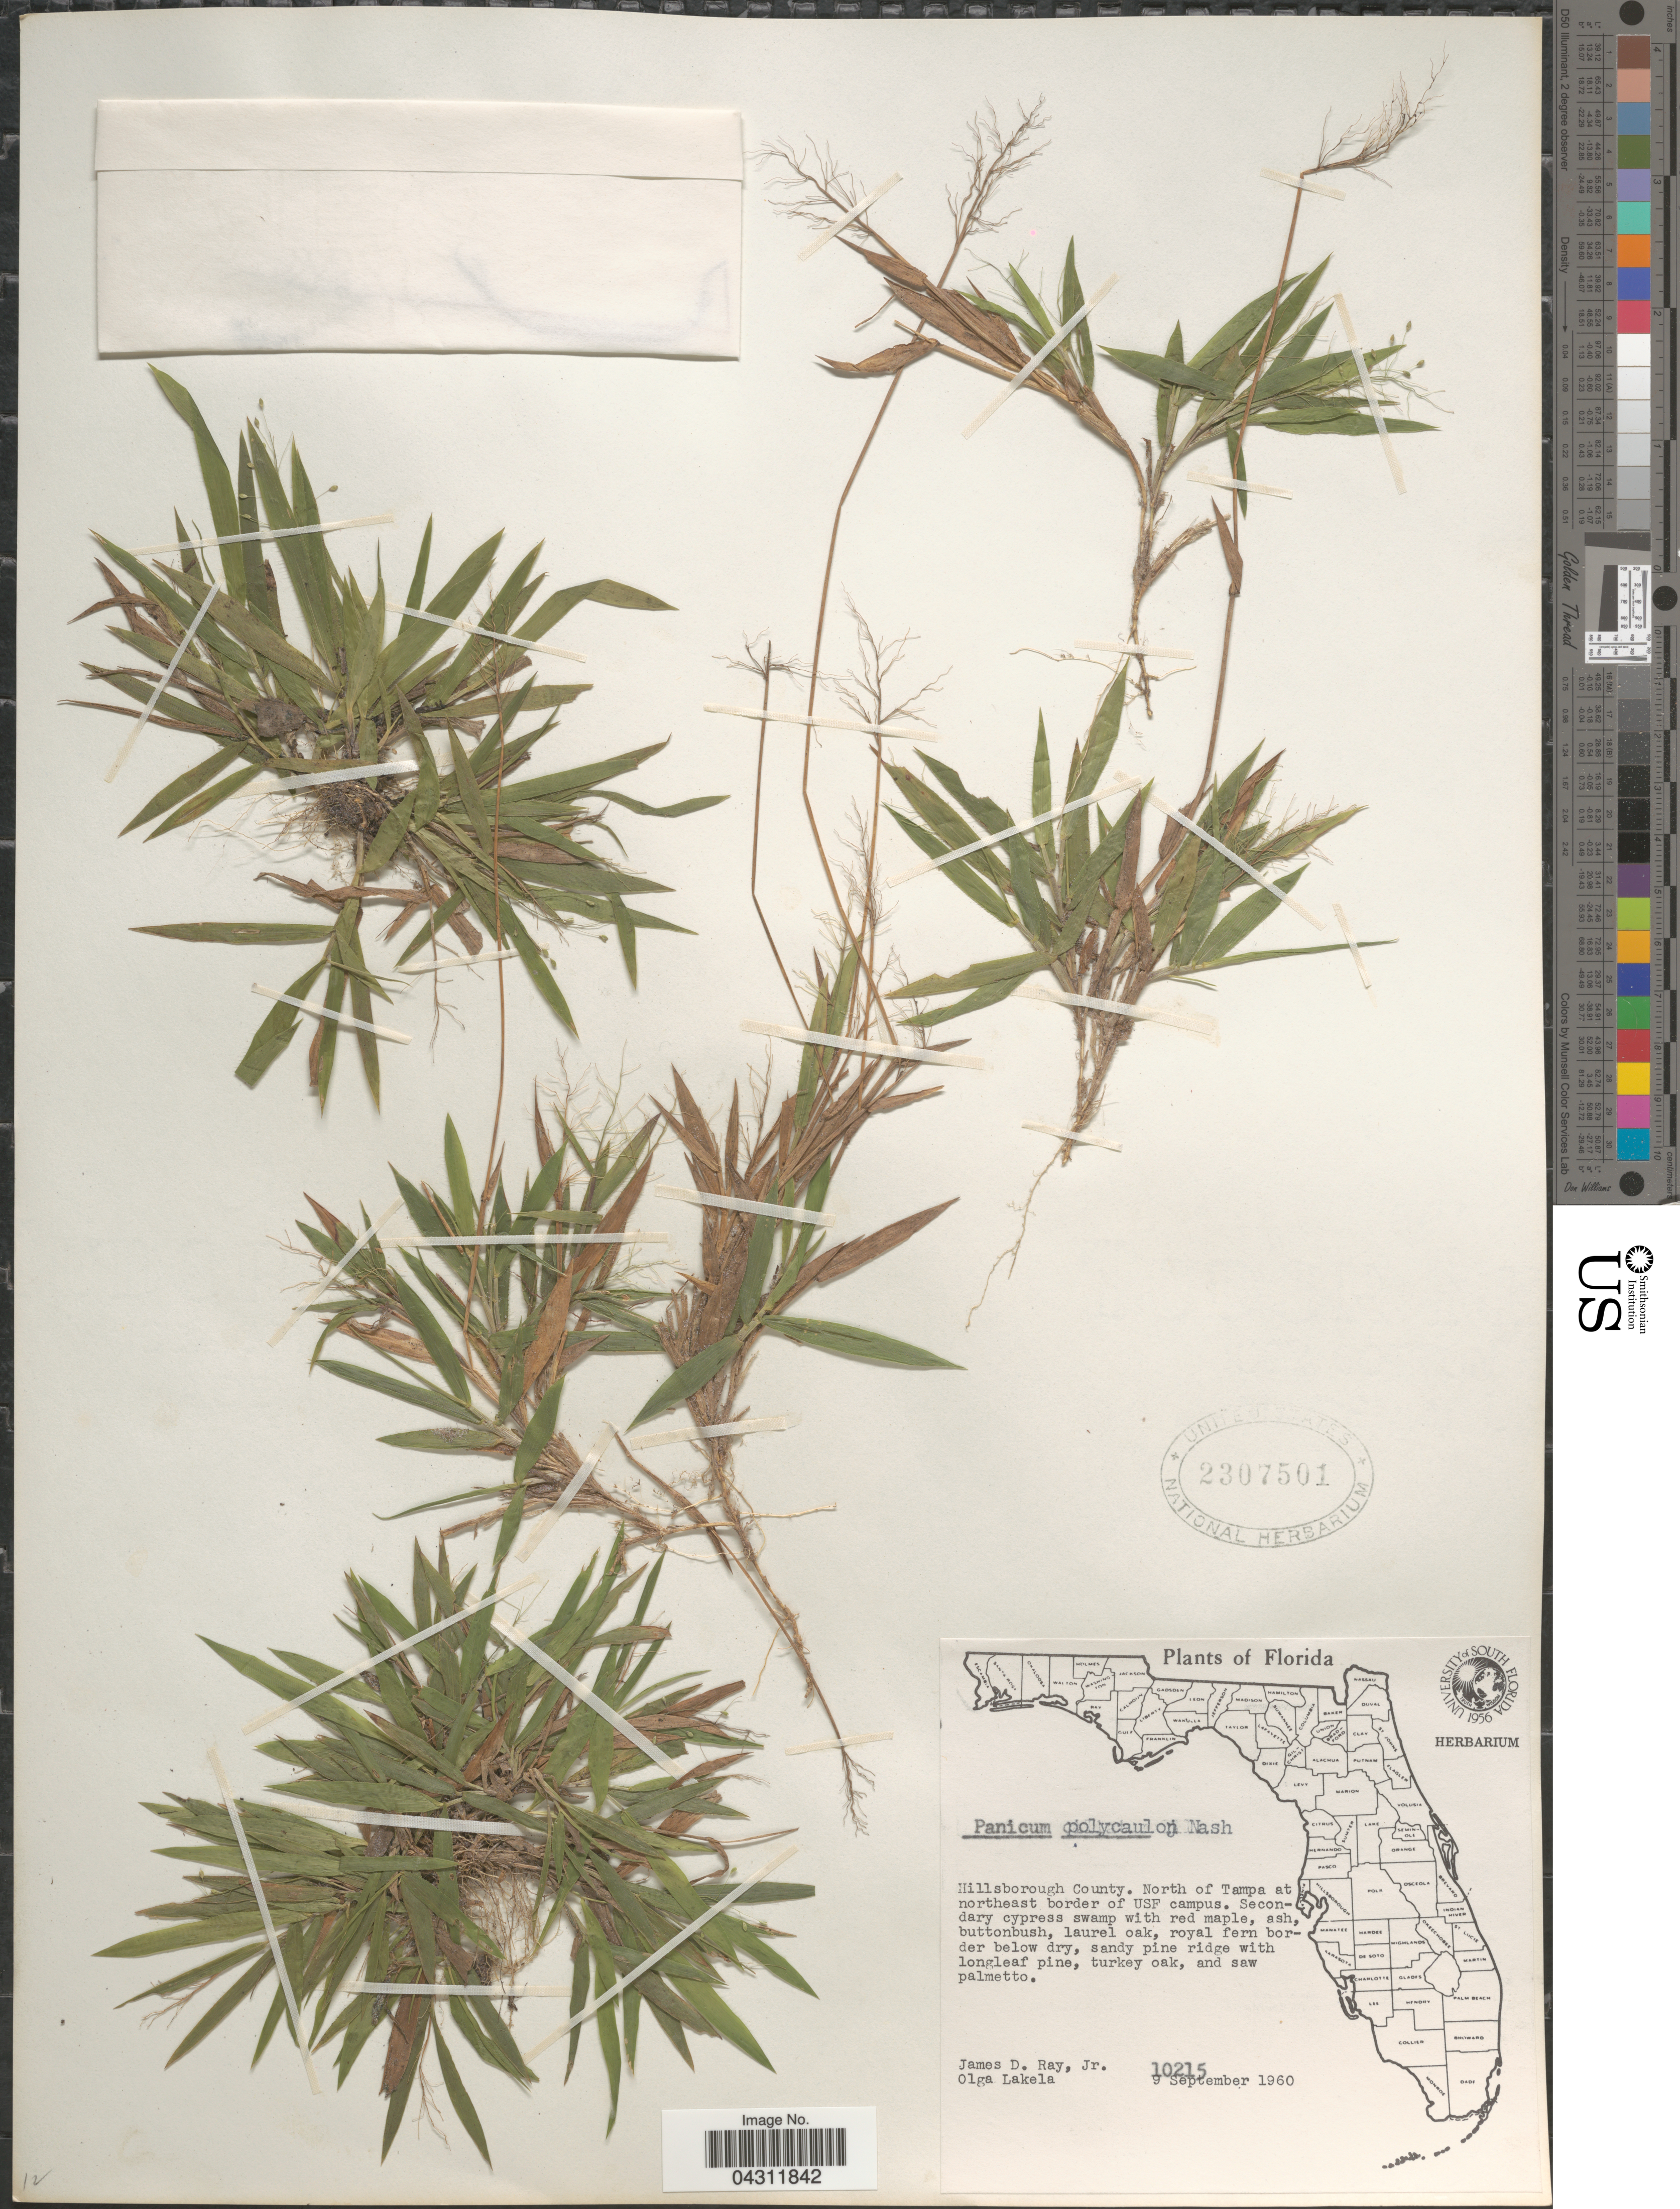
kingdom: Plantae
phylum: Tracheophyta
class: Liliopsida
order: Poales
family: Poaceae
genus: Dichanthelium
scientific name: Dichanthelium strigosum var. glabrescens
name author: (Griseb.) Freckmann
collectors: J. D. Ray Jr. & O. K. Lakela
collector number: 10215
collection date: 1960-09-09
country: United States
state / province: Florida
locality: Hillsborough County. North of Tampa at northeast border of USF campus.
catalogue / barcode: US 2307501